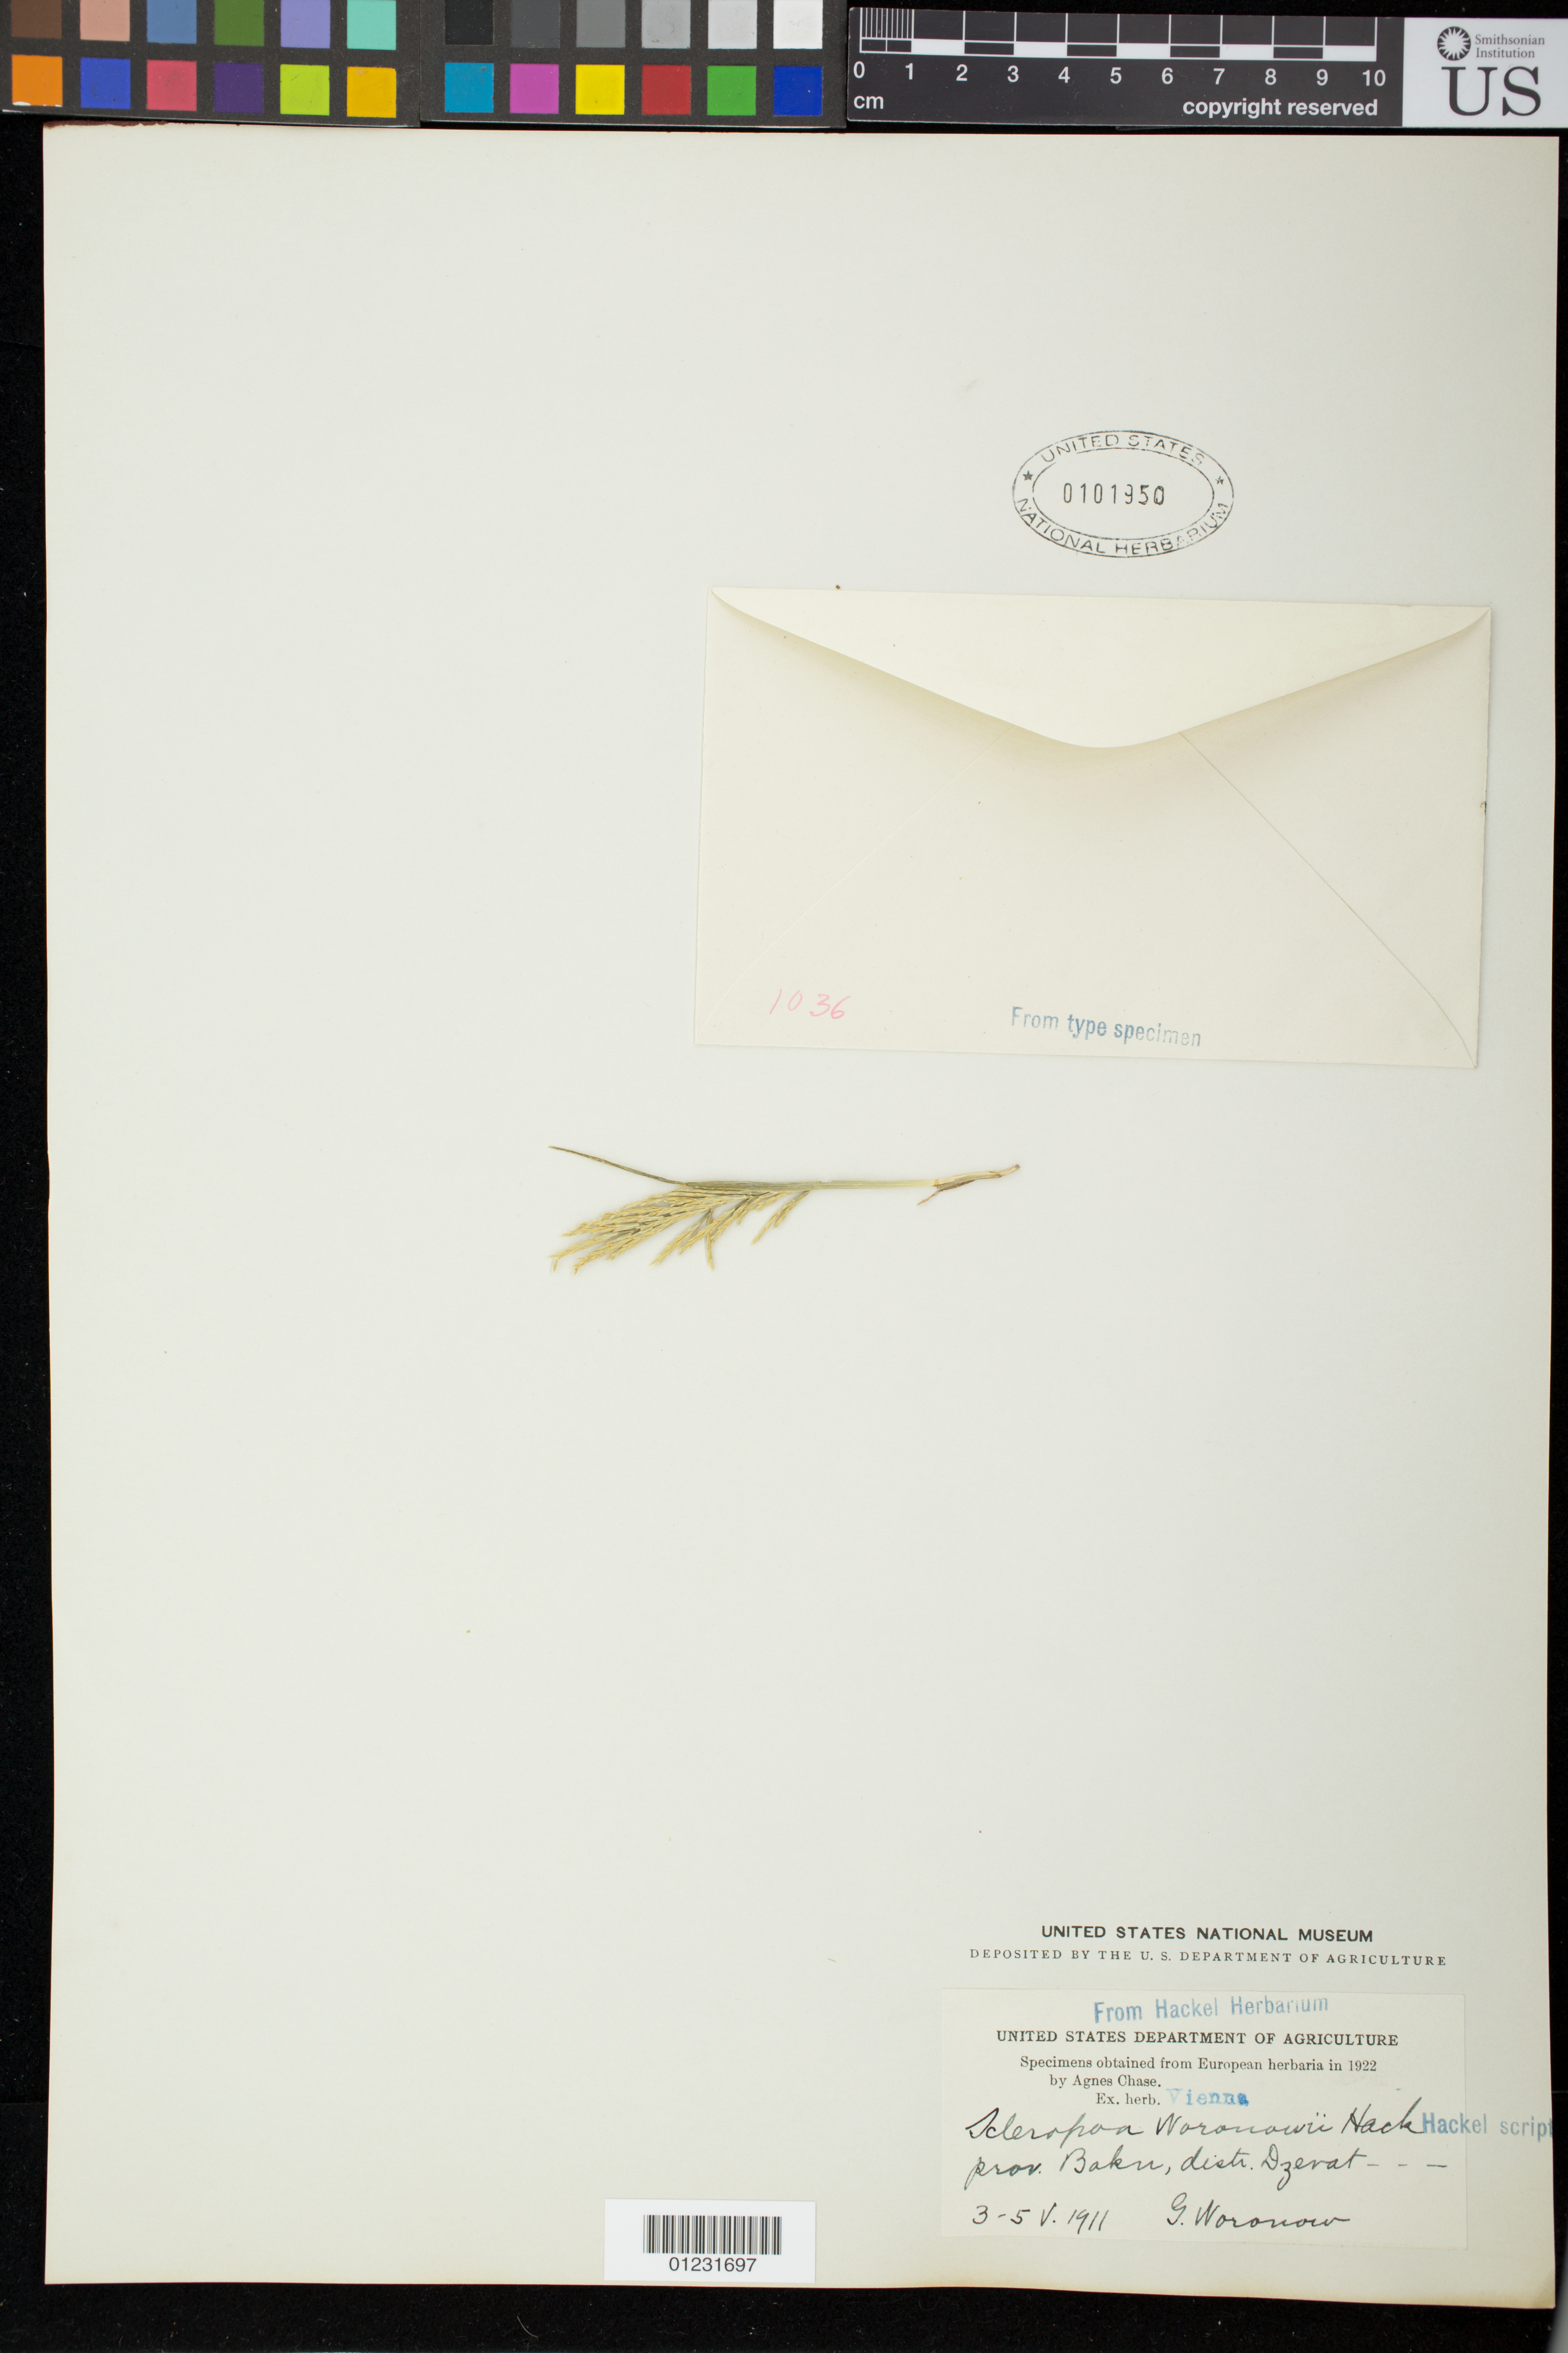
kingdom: Plantae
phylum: Tracheophyta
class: Liliopsida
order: Poales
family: Poaceae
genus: Scleropoa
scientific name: Scleropoa woronowii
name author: Hack.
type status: Possible Type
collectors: G. Woronow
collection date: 1911-05-03/1911-05-05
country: Azerbaijan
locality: Baku, distr. Dzevat [Dsherwat?]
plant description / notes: Fragmentary material of type (?) specimen ex herb. Hackel (Vienna); stamped "from type specimen" but locality does not match protologue.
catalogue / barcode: US 101950